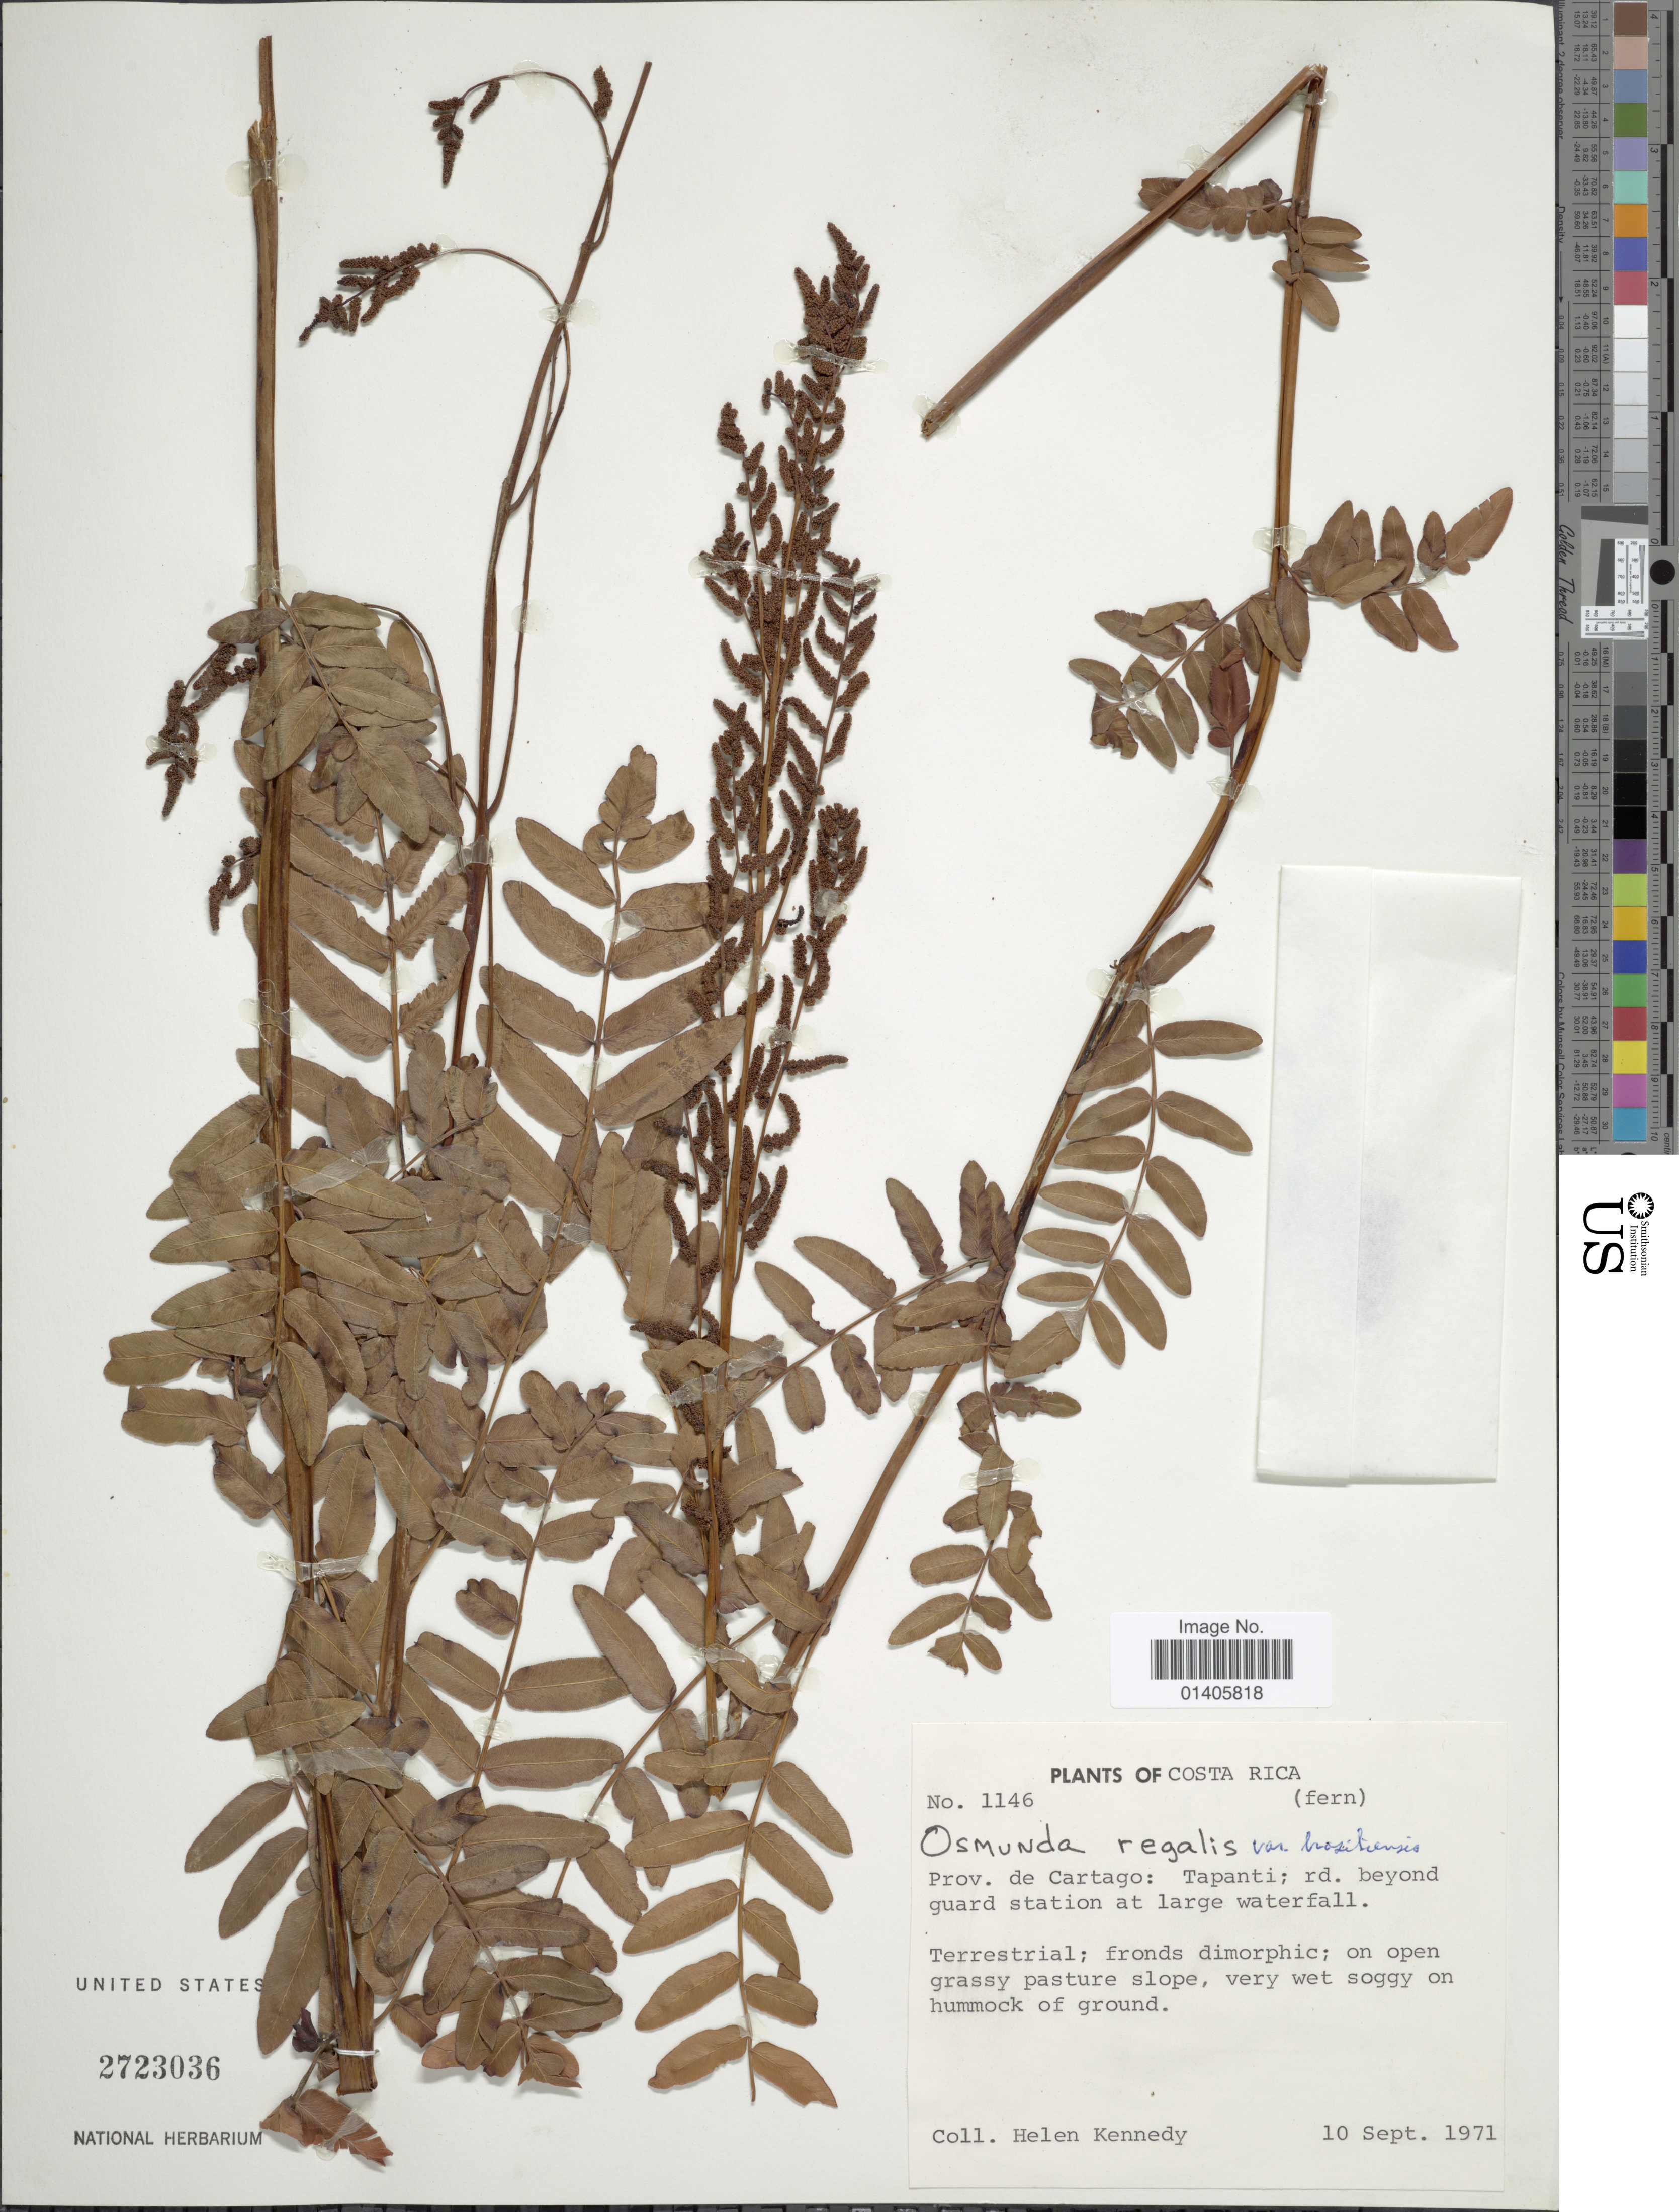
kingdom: Plantae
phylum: Tracheophyta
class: Polypodiopsida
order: Osmundales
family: Osmundaceae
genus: Osmunda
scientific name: Osmunda regalis var. palustris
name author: (Schrad.) C. Chr. ex Angely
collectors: H. Kennedy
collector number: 1146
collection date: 1971-09-10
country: Costa Rica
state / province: Cartago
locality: Tapanti; rd beyond guard station at large waterfall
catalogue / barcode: US 2723036